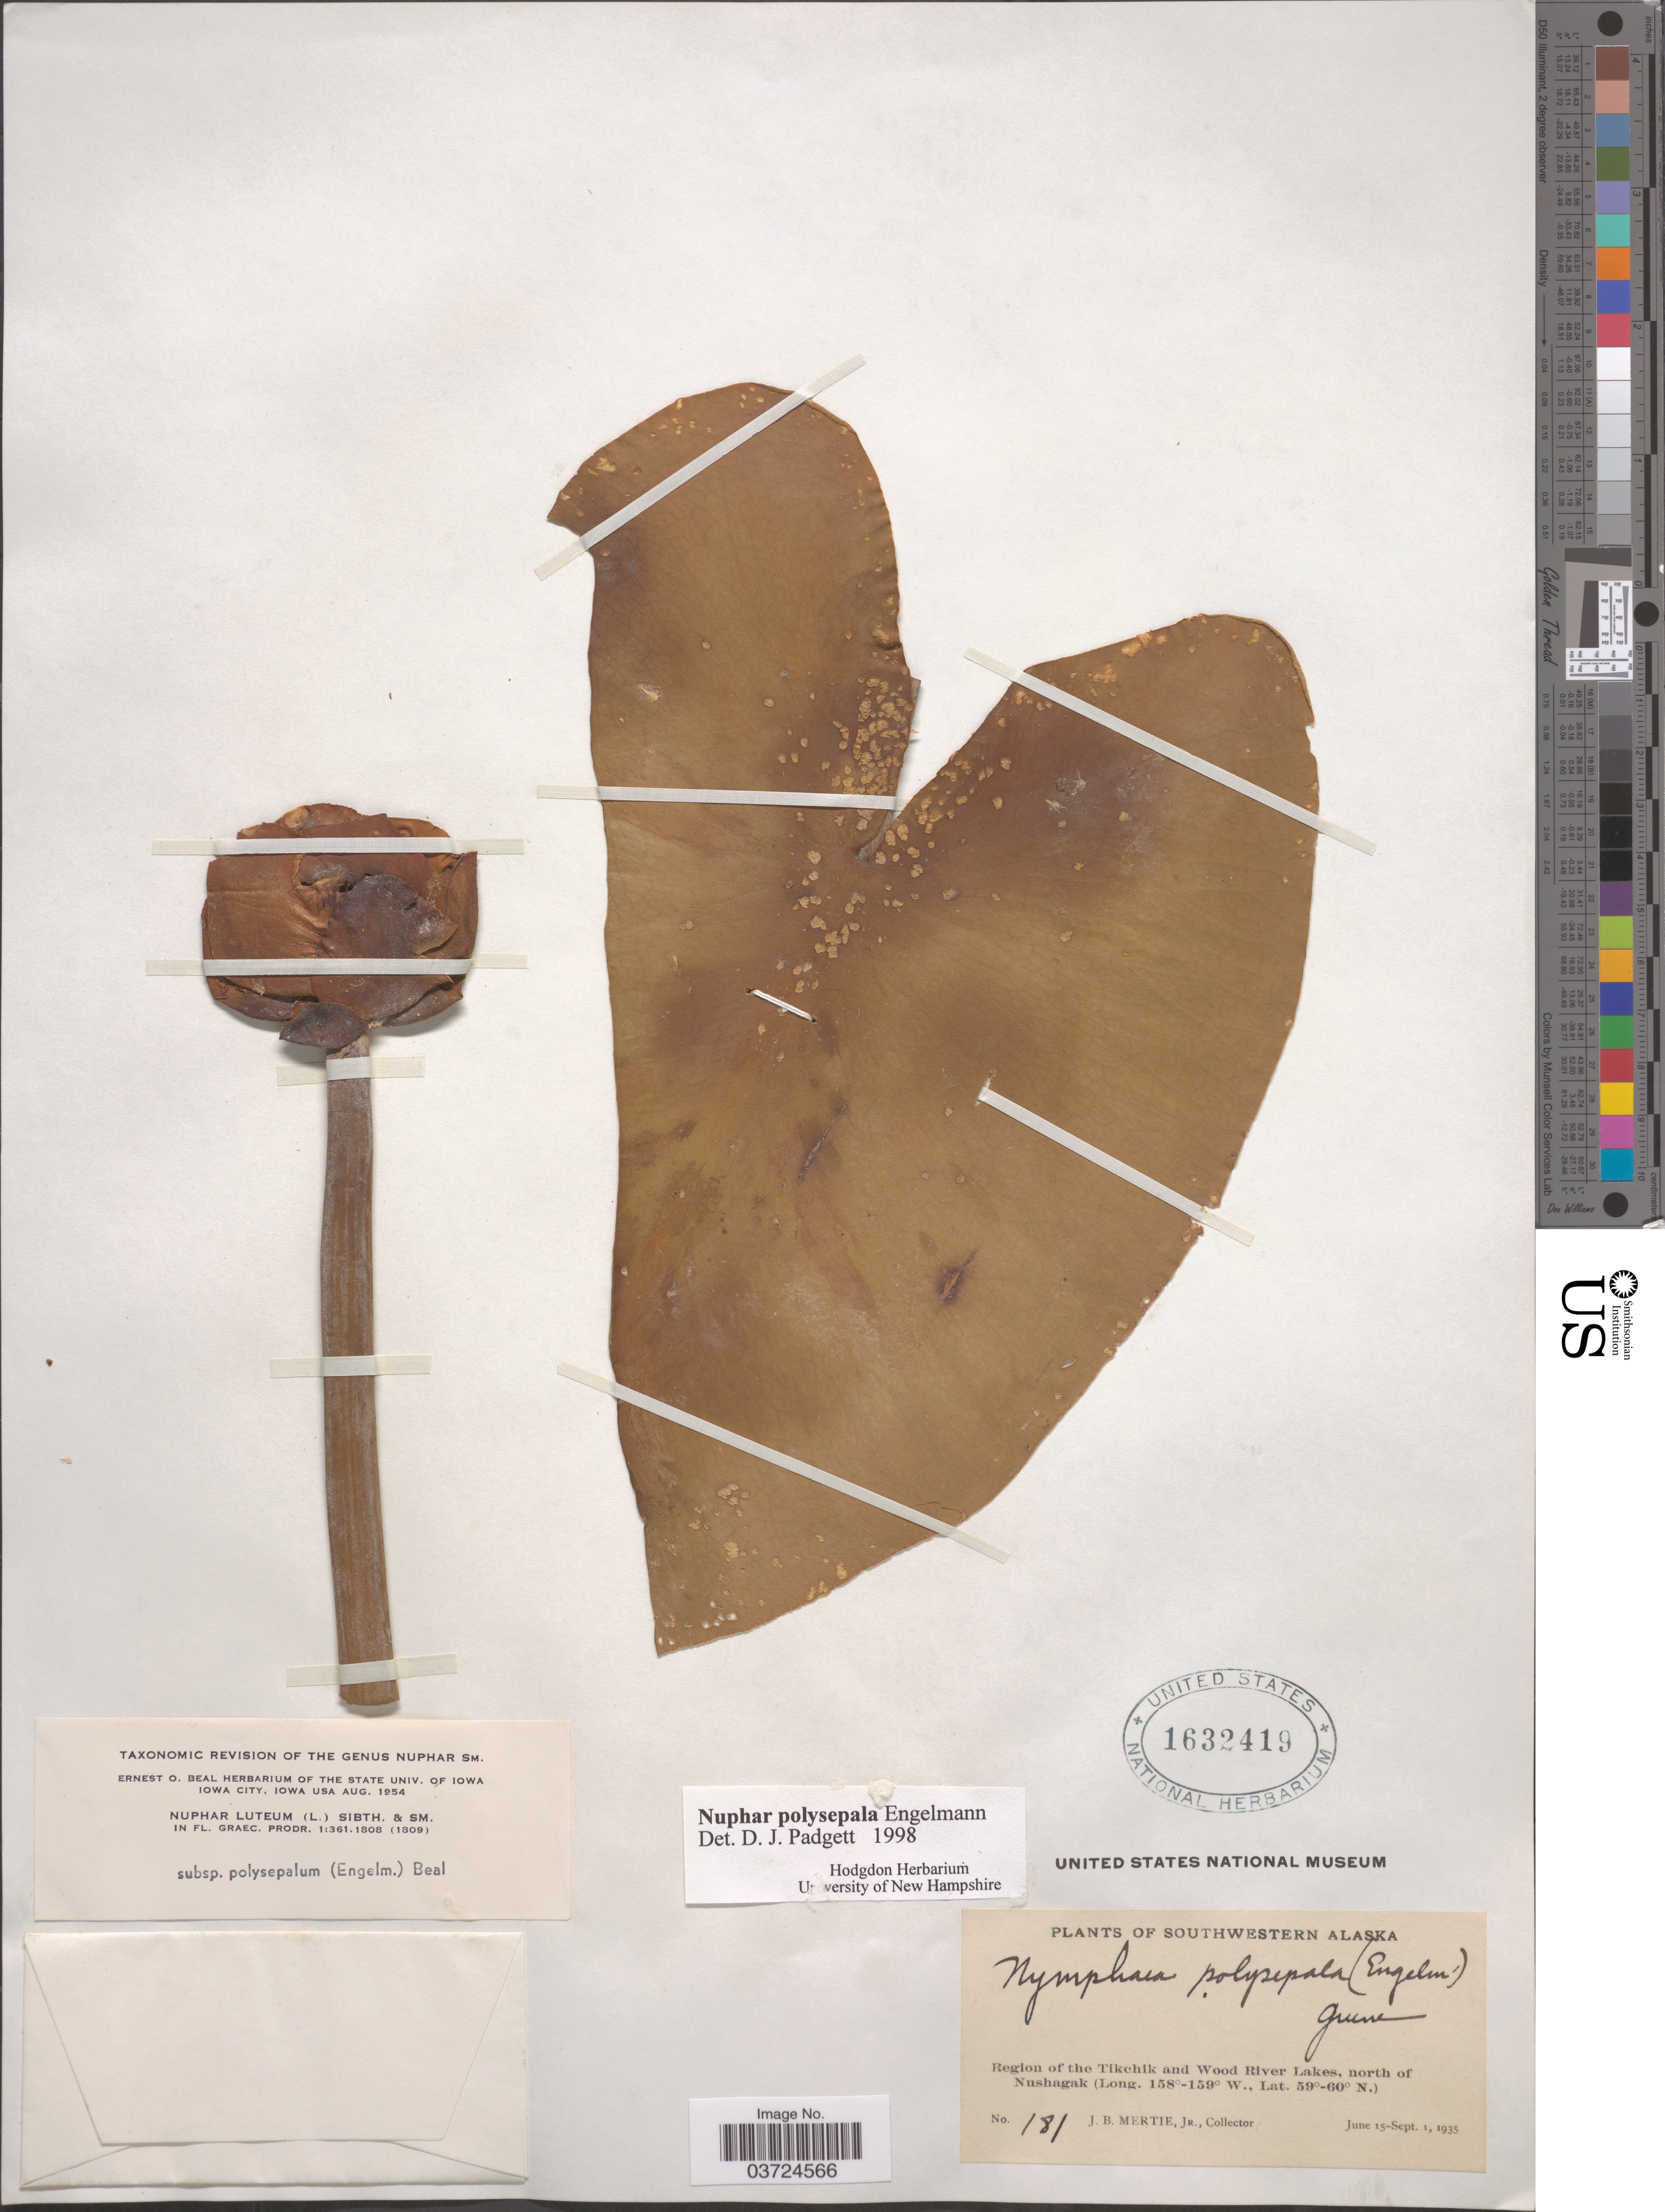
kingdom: Plantae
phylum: Tracheophyta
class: Magnoliopsida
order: Nymphaeales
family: Nymphaeaceae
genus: Nuphar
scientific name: Nuphar polysepala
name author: Englem.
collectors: J. Mertie Jr.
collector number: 181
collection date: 1935-06-15/1935-09-01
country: United States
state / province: Alaska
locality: Southwestern Alaska. Region of the Tikchik and Wood River Lakes, north of Nushagak.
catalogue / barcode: US 1632419